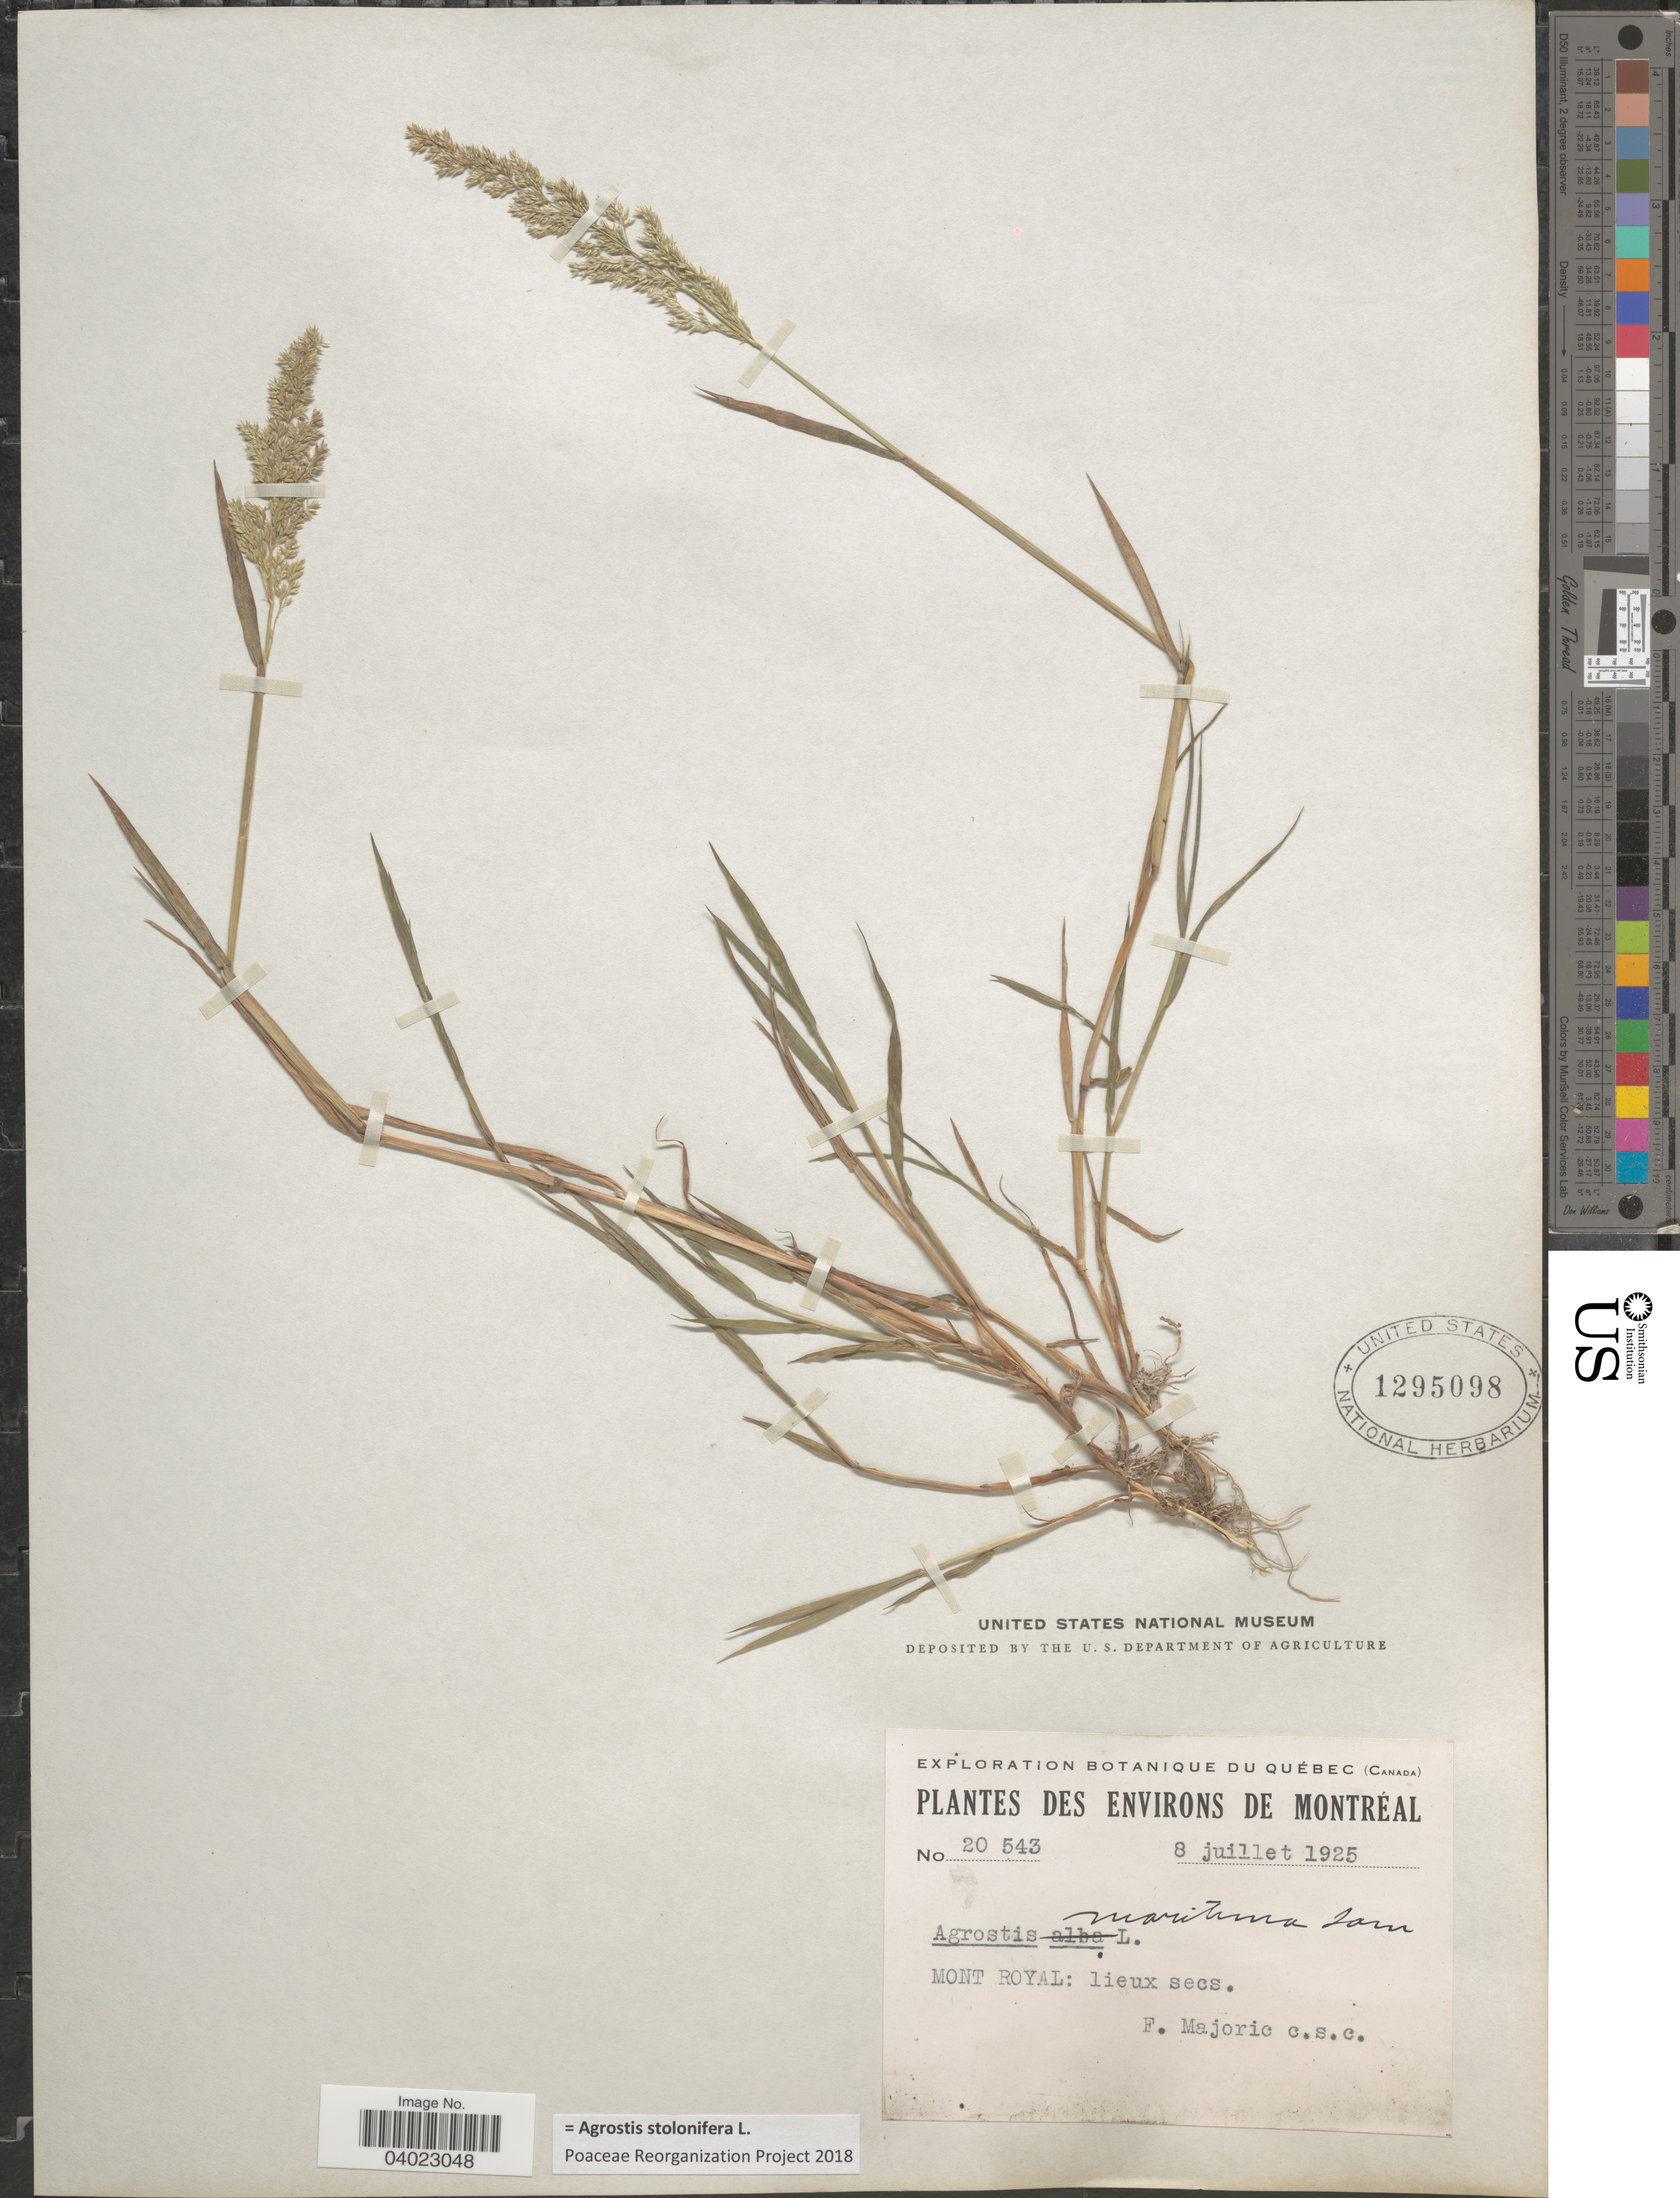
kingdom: Plantae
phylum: Tracheophyta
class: Liliopsida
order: Poales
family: Poaceae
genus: Agrostis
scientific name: Agrostis stolonifera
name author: L.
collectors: F. Majoric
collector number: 20543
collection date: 1925-07-08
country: Canada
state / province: Quebec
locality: Des environs de Montréal. Mont Royal: lieux secs.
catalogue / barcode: US 1295098